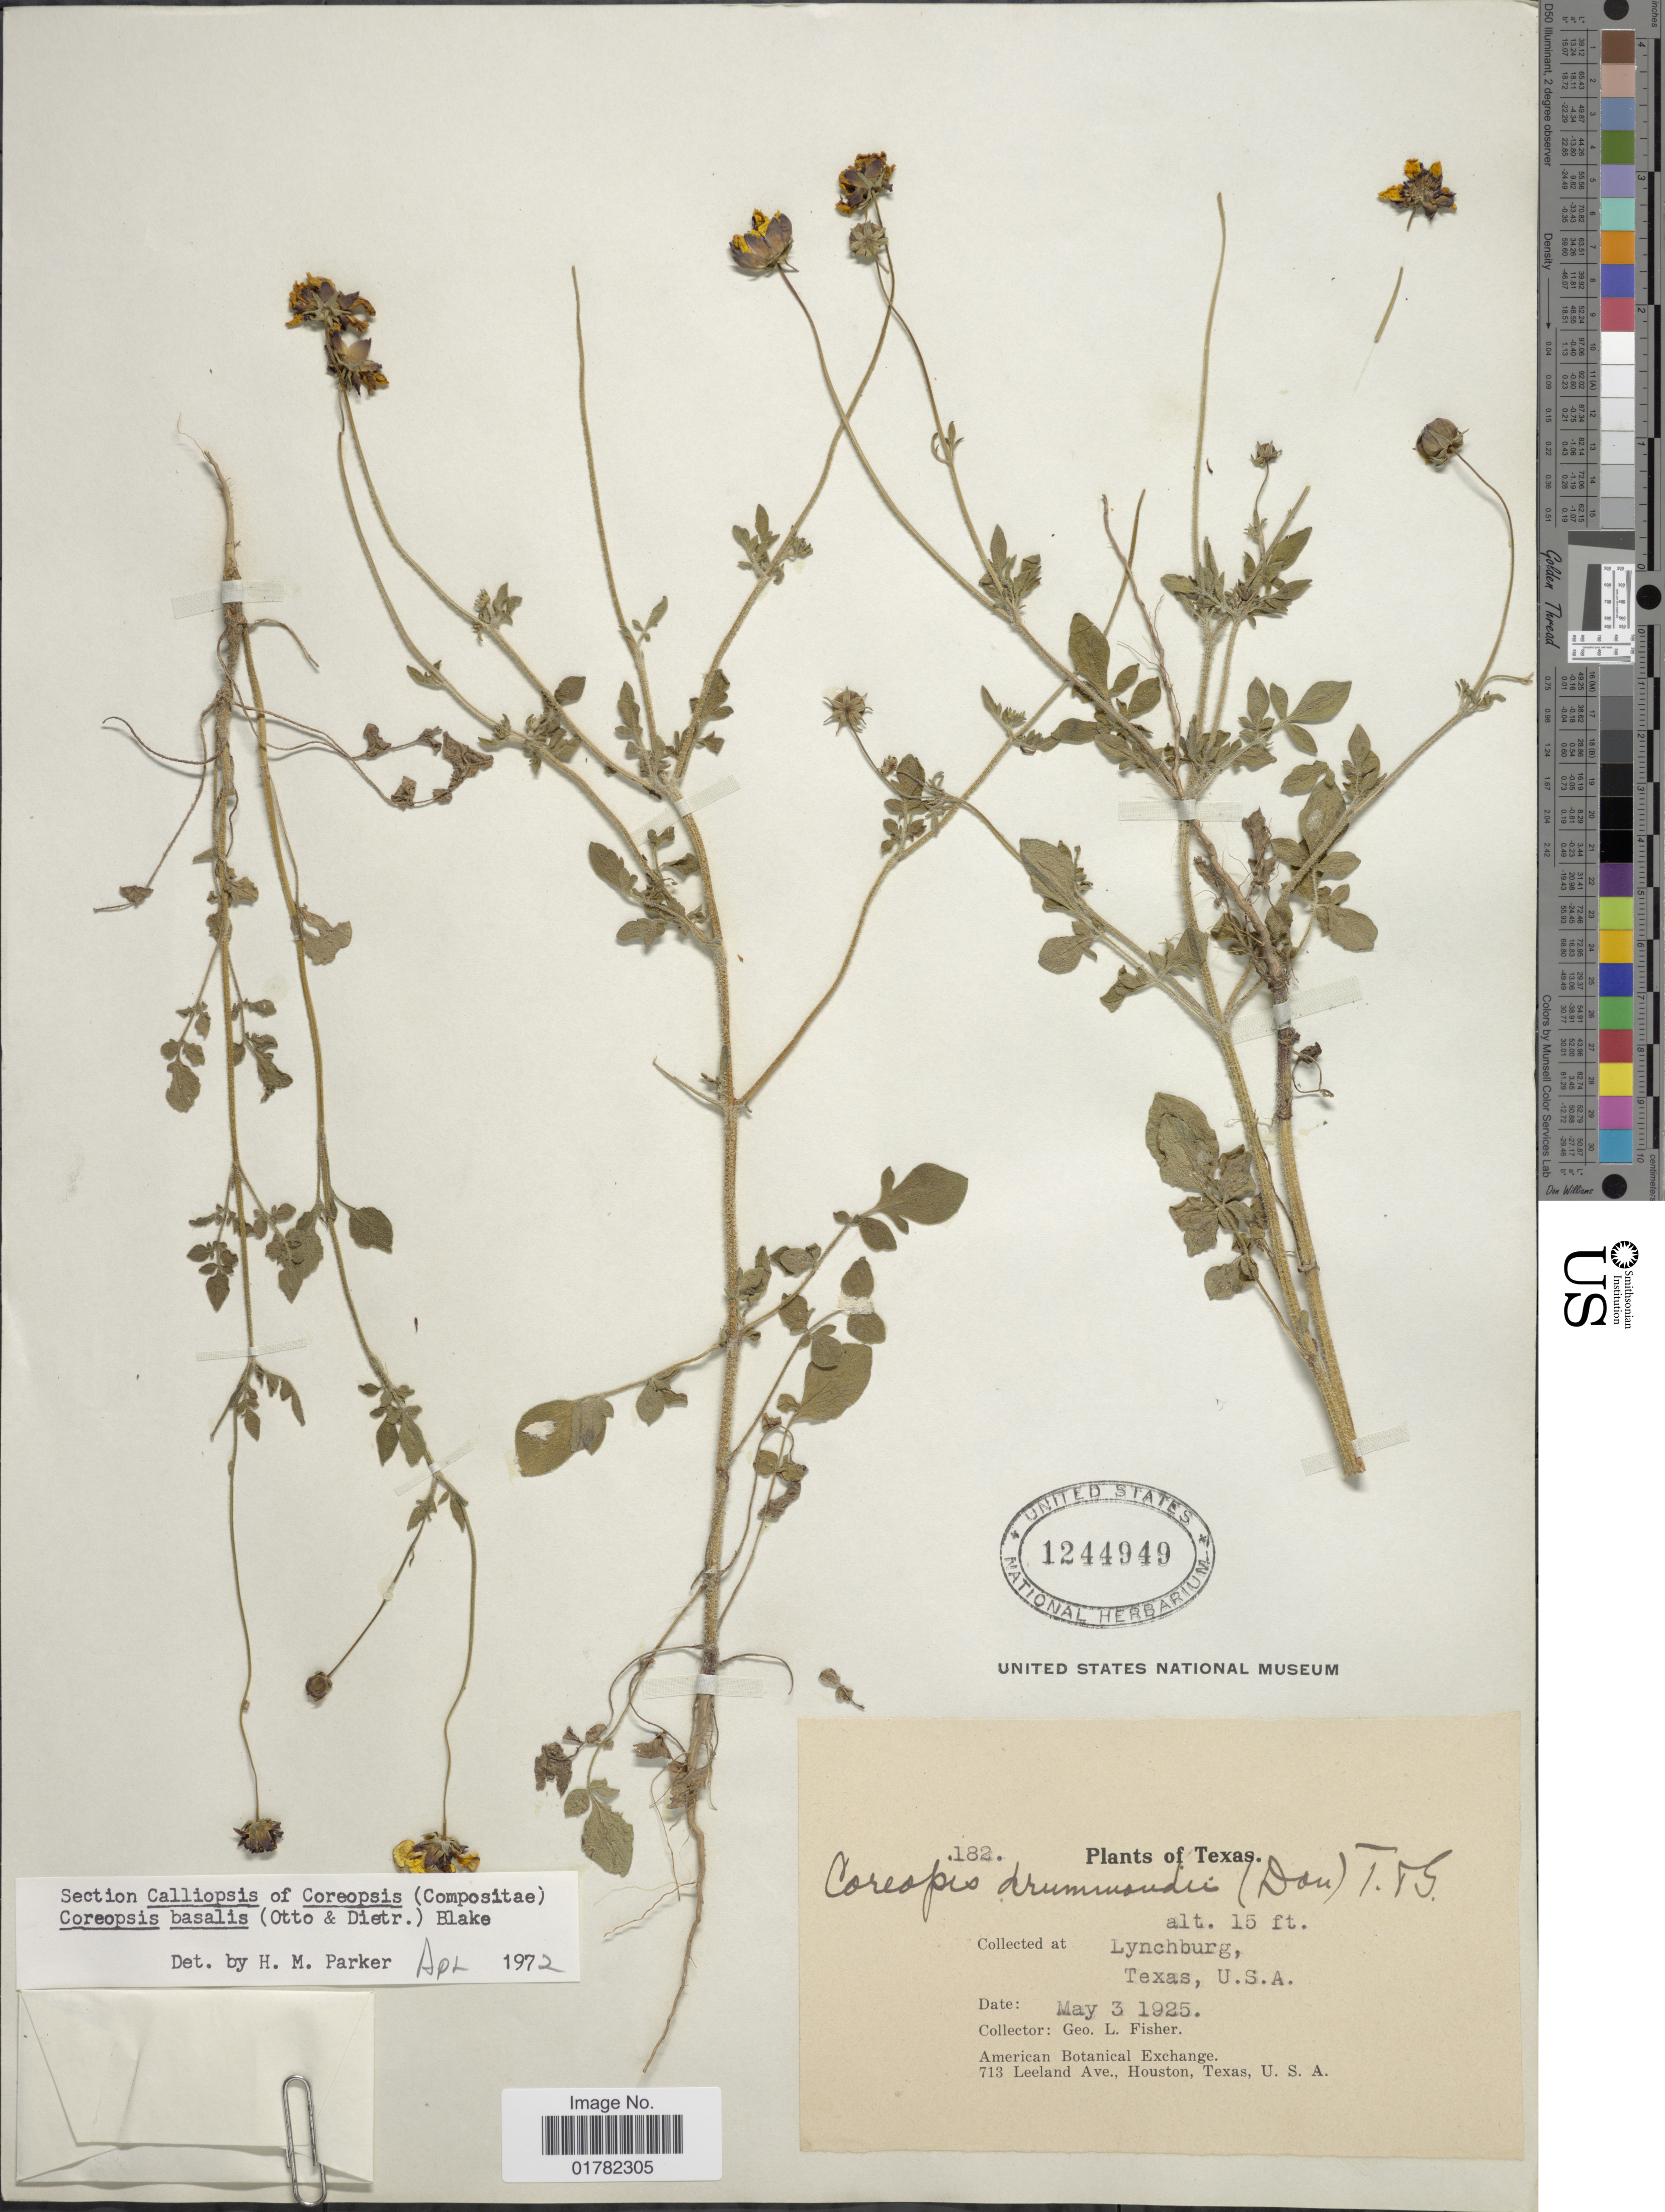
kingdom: Plantae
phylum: Tracheophyta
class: Magnoliopsida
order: Asterales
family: Asteraceae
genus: Coreopsis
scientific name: Coreopsis basalis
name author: S.F. Blake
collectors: G. L. Fisher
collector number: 182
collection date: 1925-05-03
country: United States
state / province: Texas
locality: Lynchburg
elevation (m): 5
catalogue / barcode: US 1244949